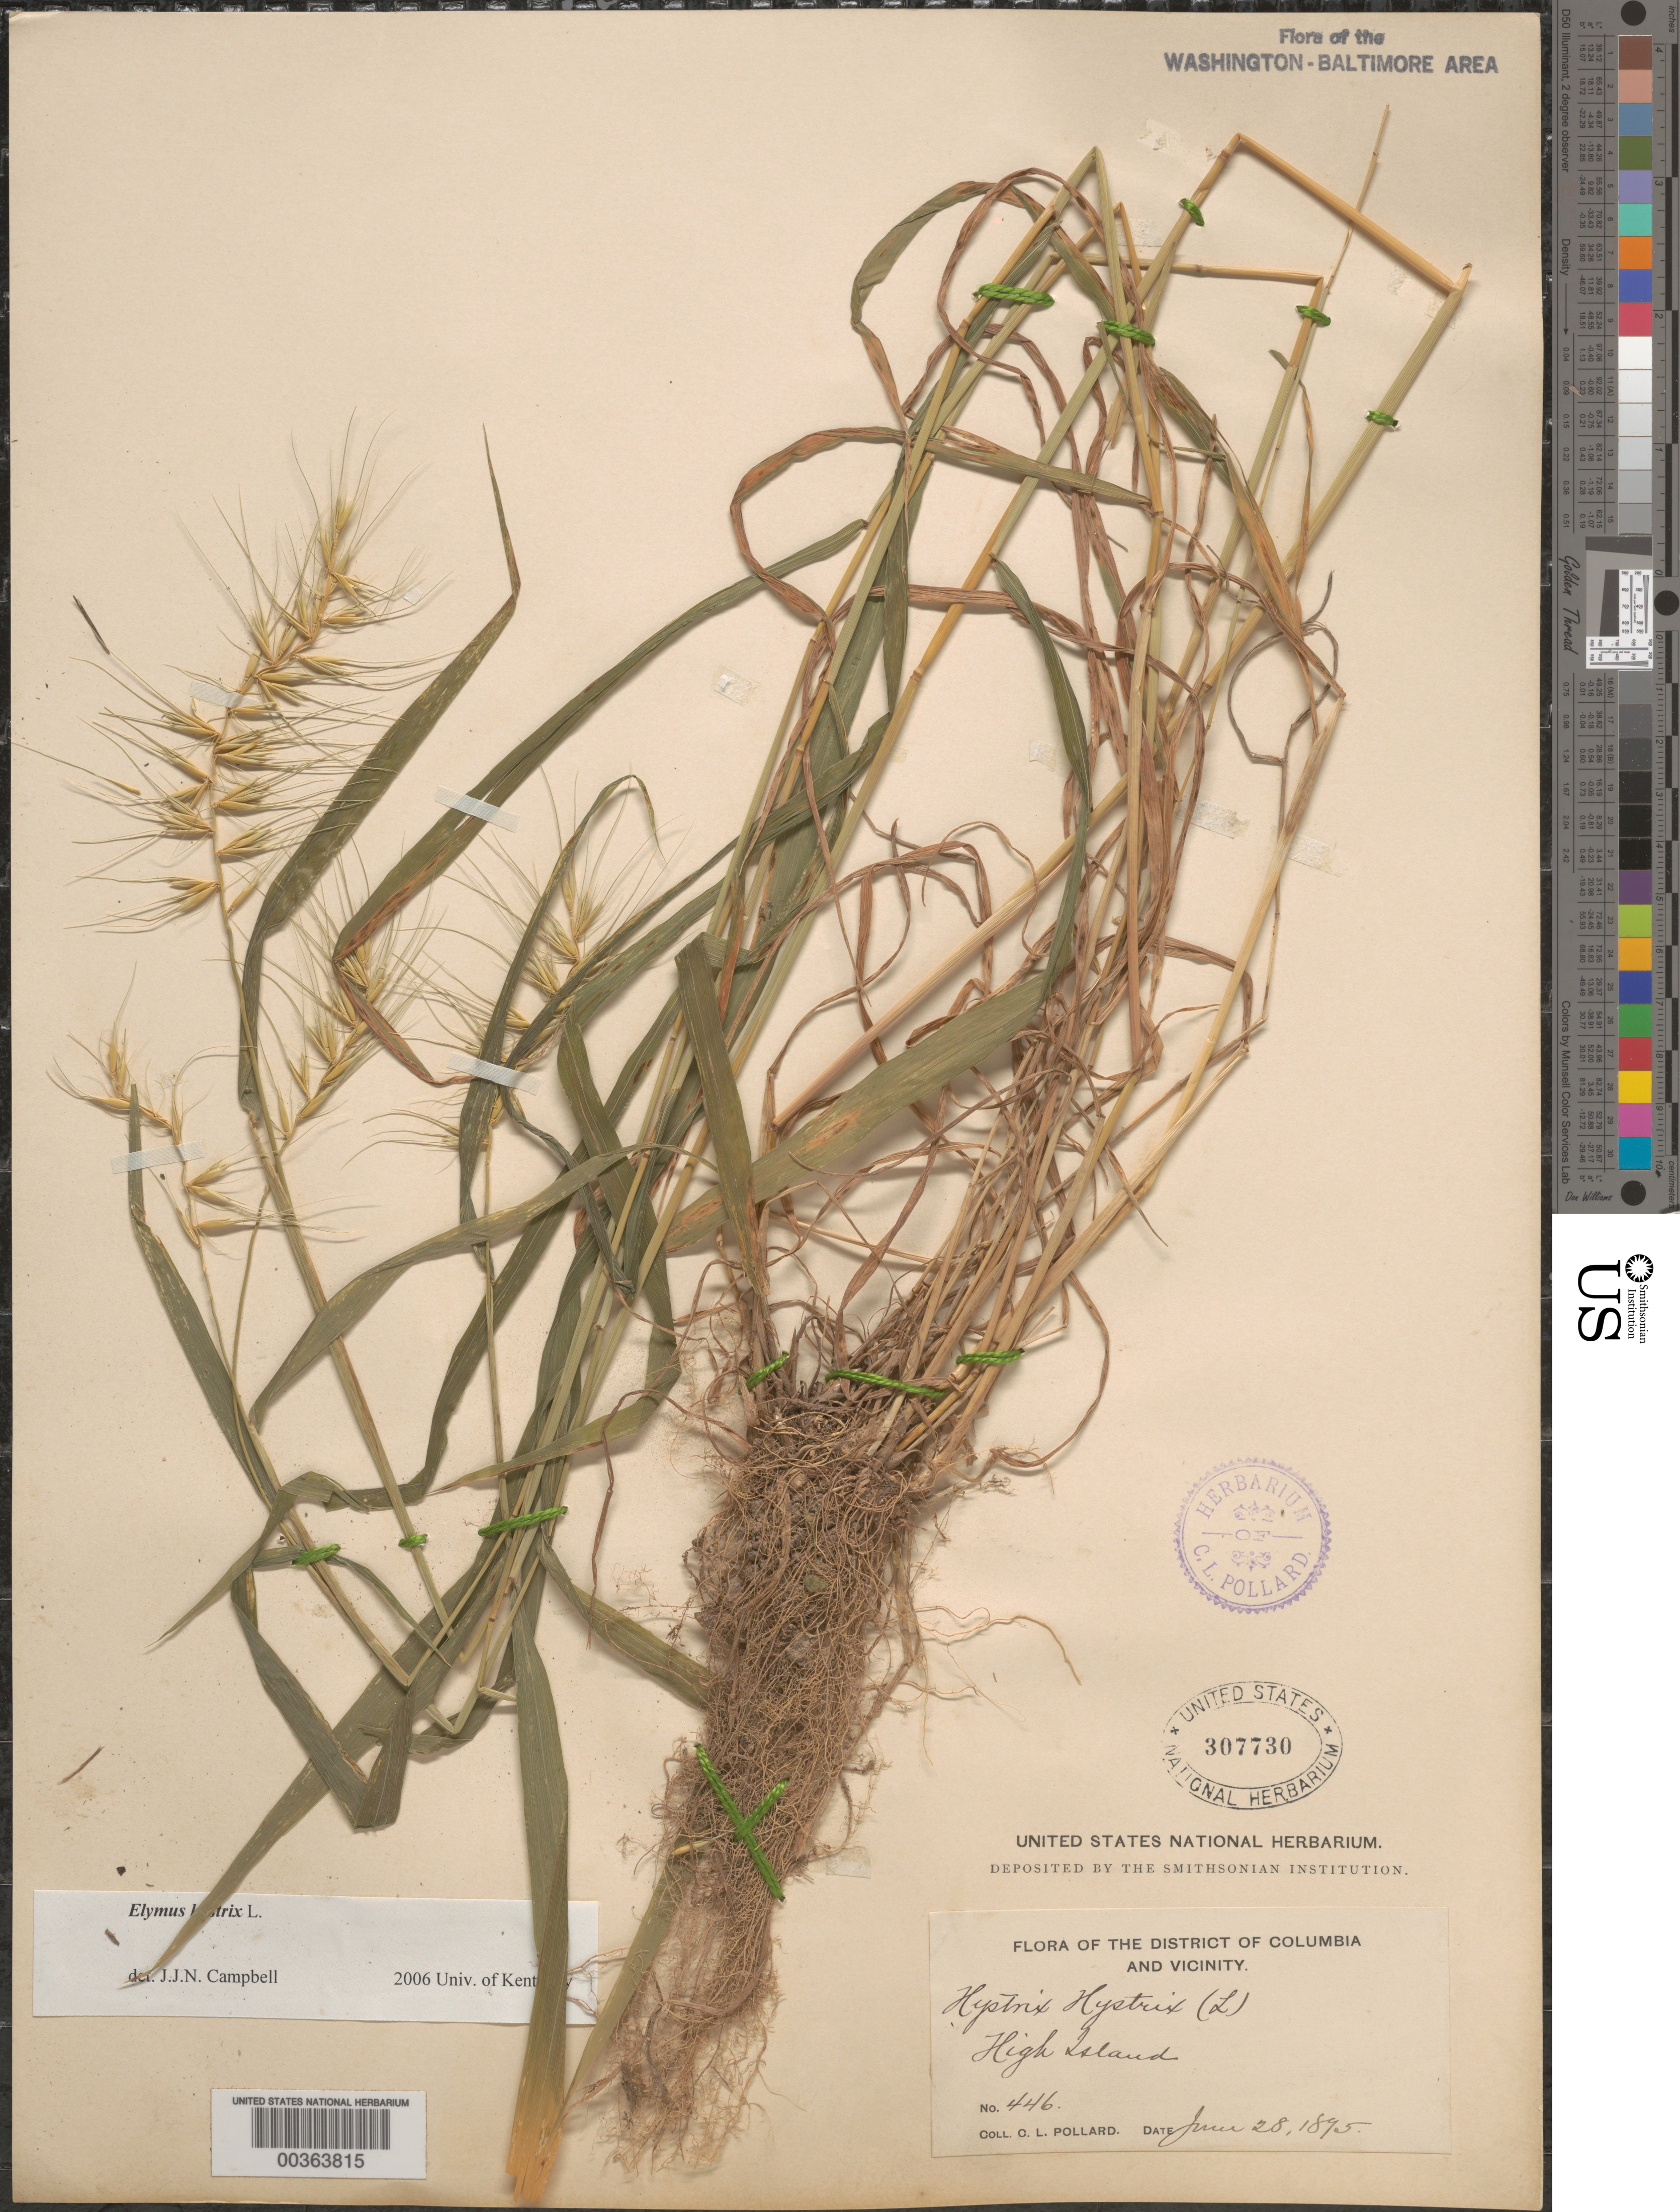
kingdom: Plantae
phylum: Tracheophyta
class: Liliopsida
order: Poales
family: Poaceae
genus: Elymus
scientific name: Elymus hystrix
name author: L.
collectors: C. L. Pollard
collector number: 446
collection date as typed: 28 Jun 1895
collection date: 1895-06-28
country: United States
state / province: Maryland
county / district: Montgomery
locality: High Island C. & O. Canal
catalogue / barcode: US 307730